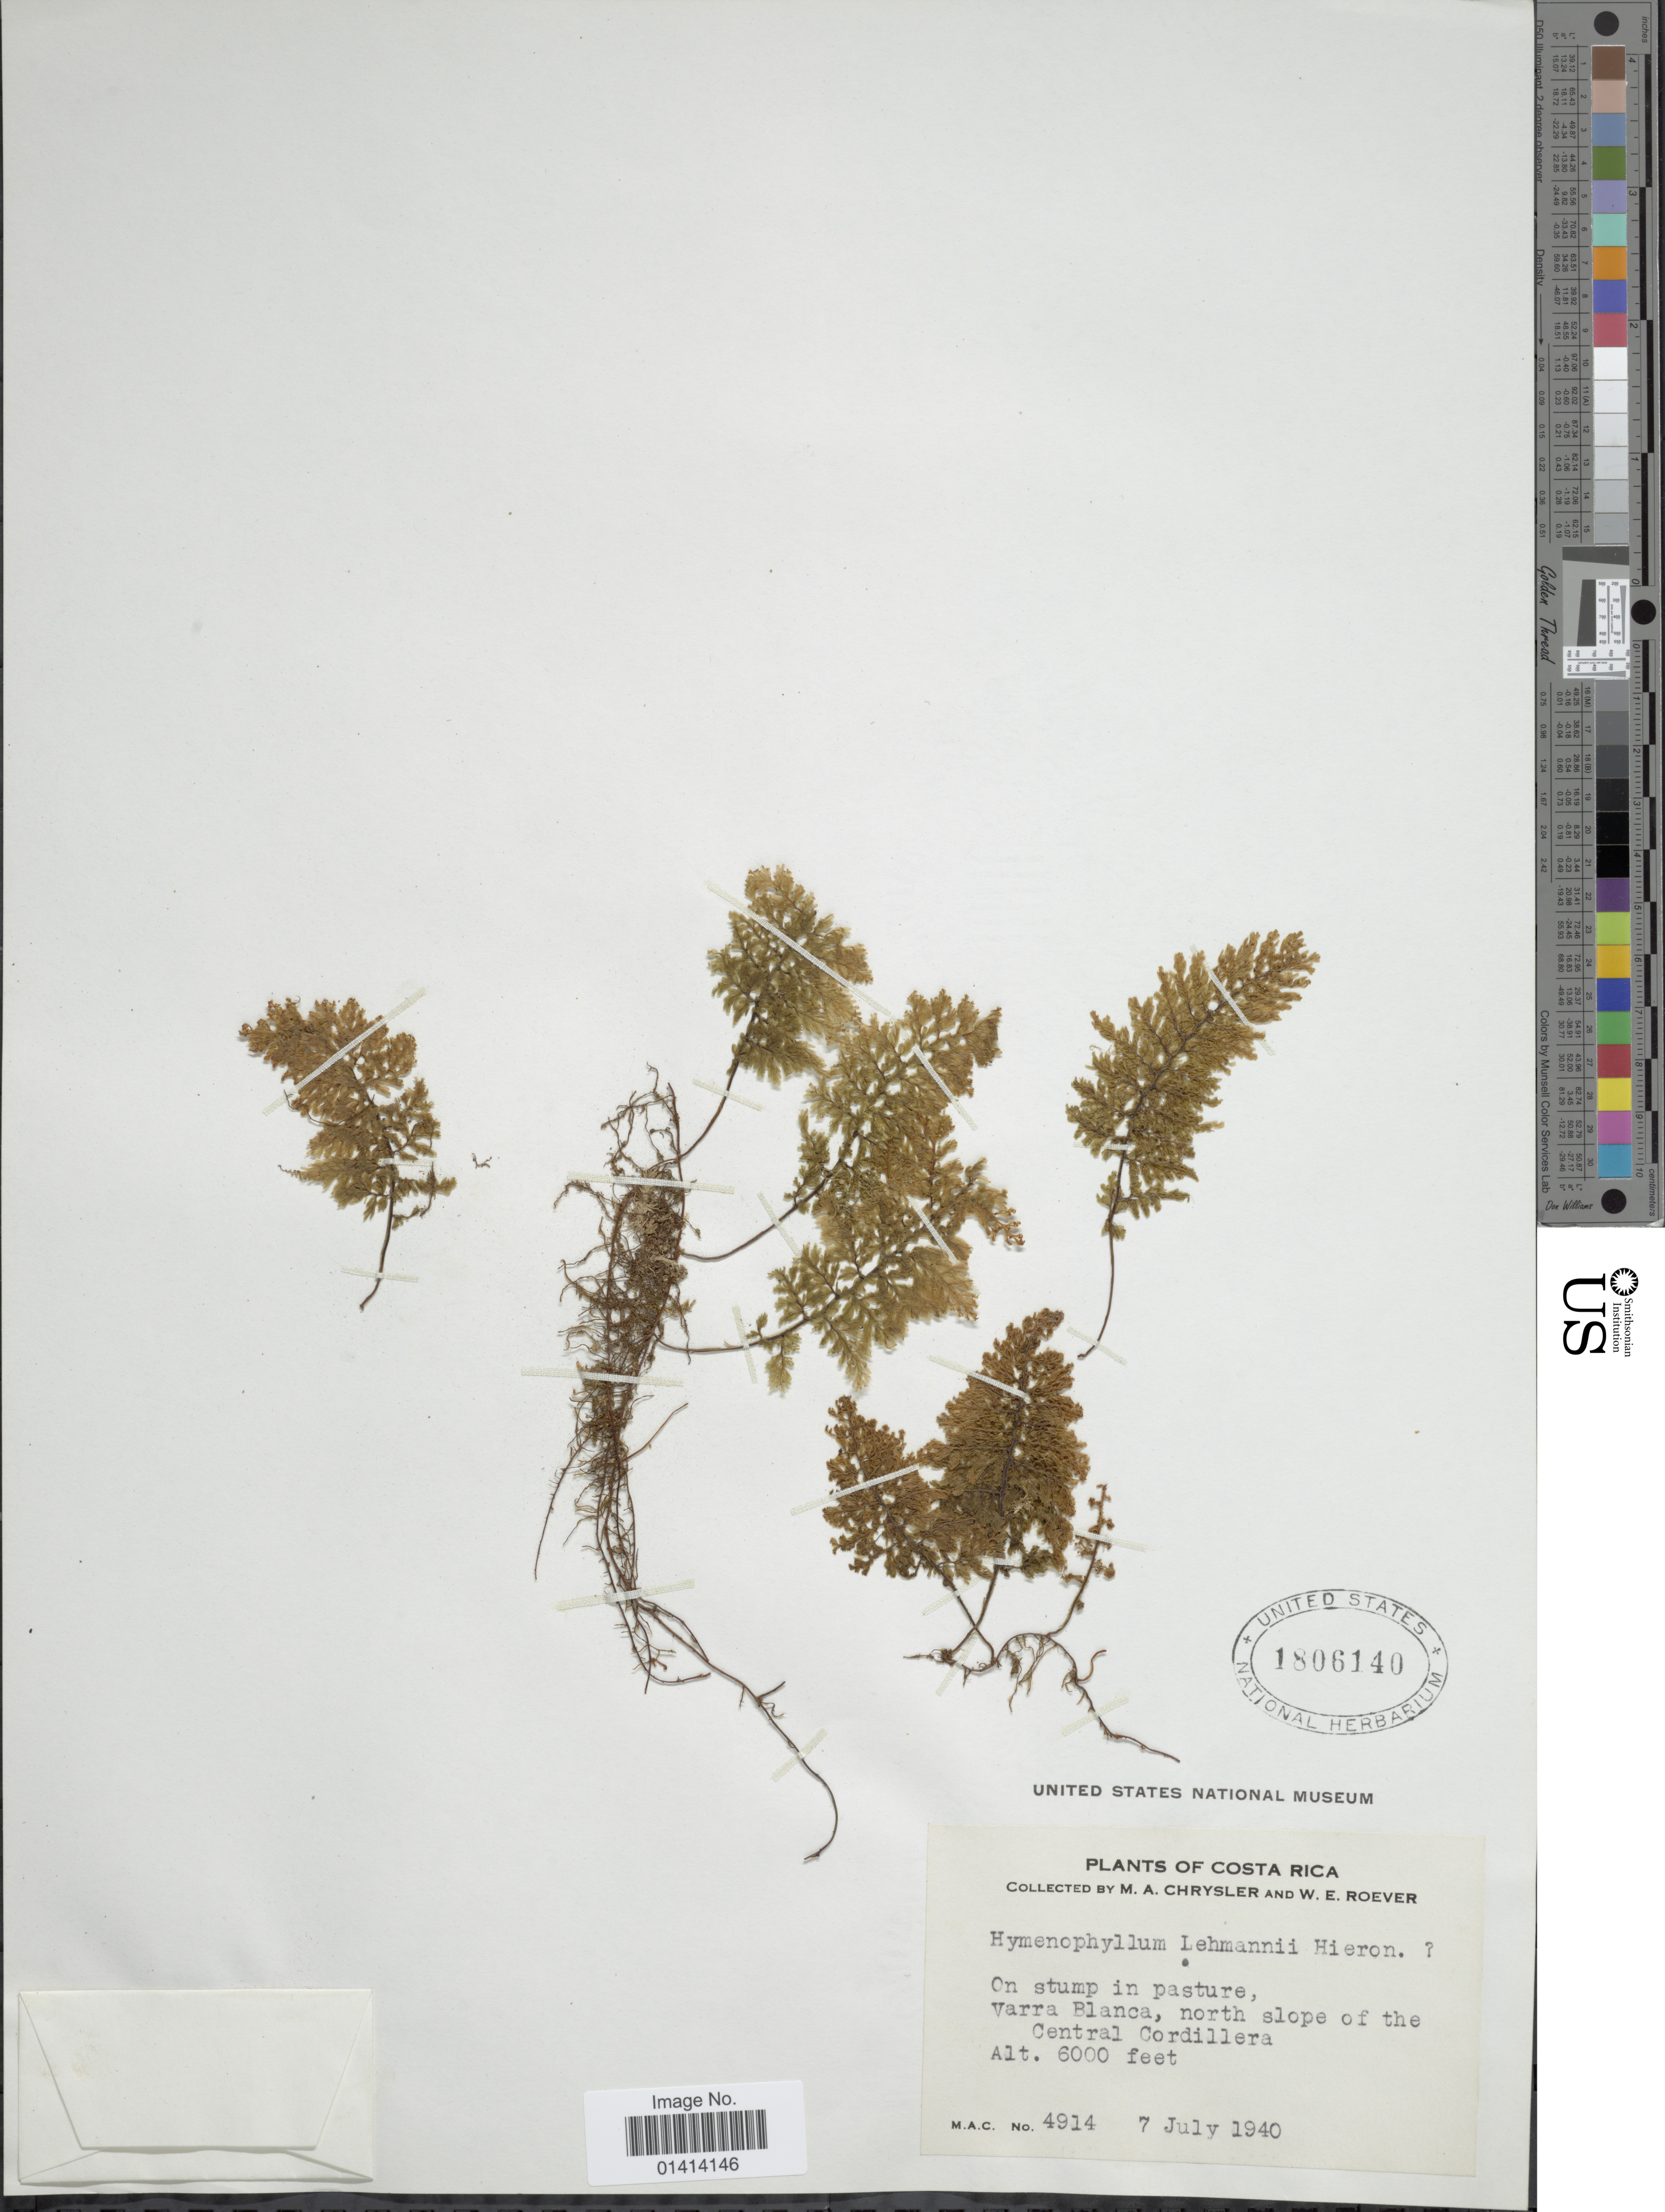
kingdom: Plantae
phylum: Tracheophyta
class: Polypodiopsida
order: Hymenophyllales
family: Hymenophyllaceae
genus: Hymenophyllum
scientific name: Hymenophyllum myriocarpum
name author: Hook.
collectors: M. A. Chrysler & W. Roever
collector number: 4914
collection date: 1940-07-07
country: Costa Rica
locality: Varra Blanca, north slope of the Central Cordillera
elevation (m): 1829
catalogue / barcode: US 1806140